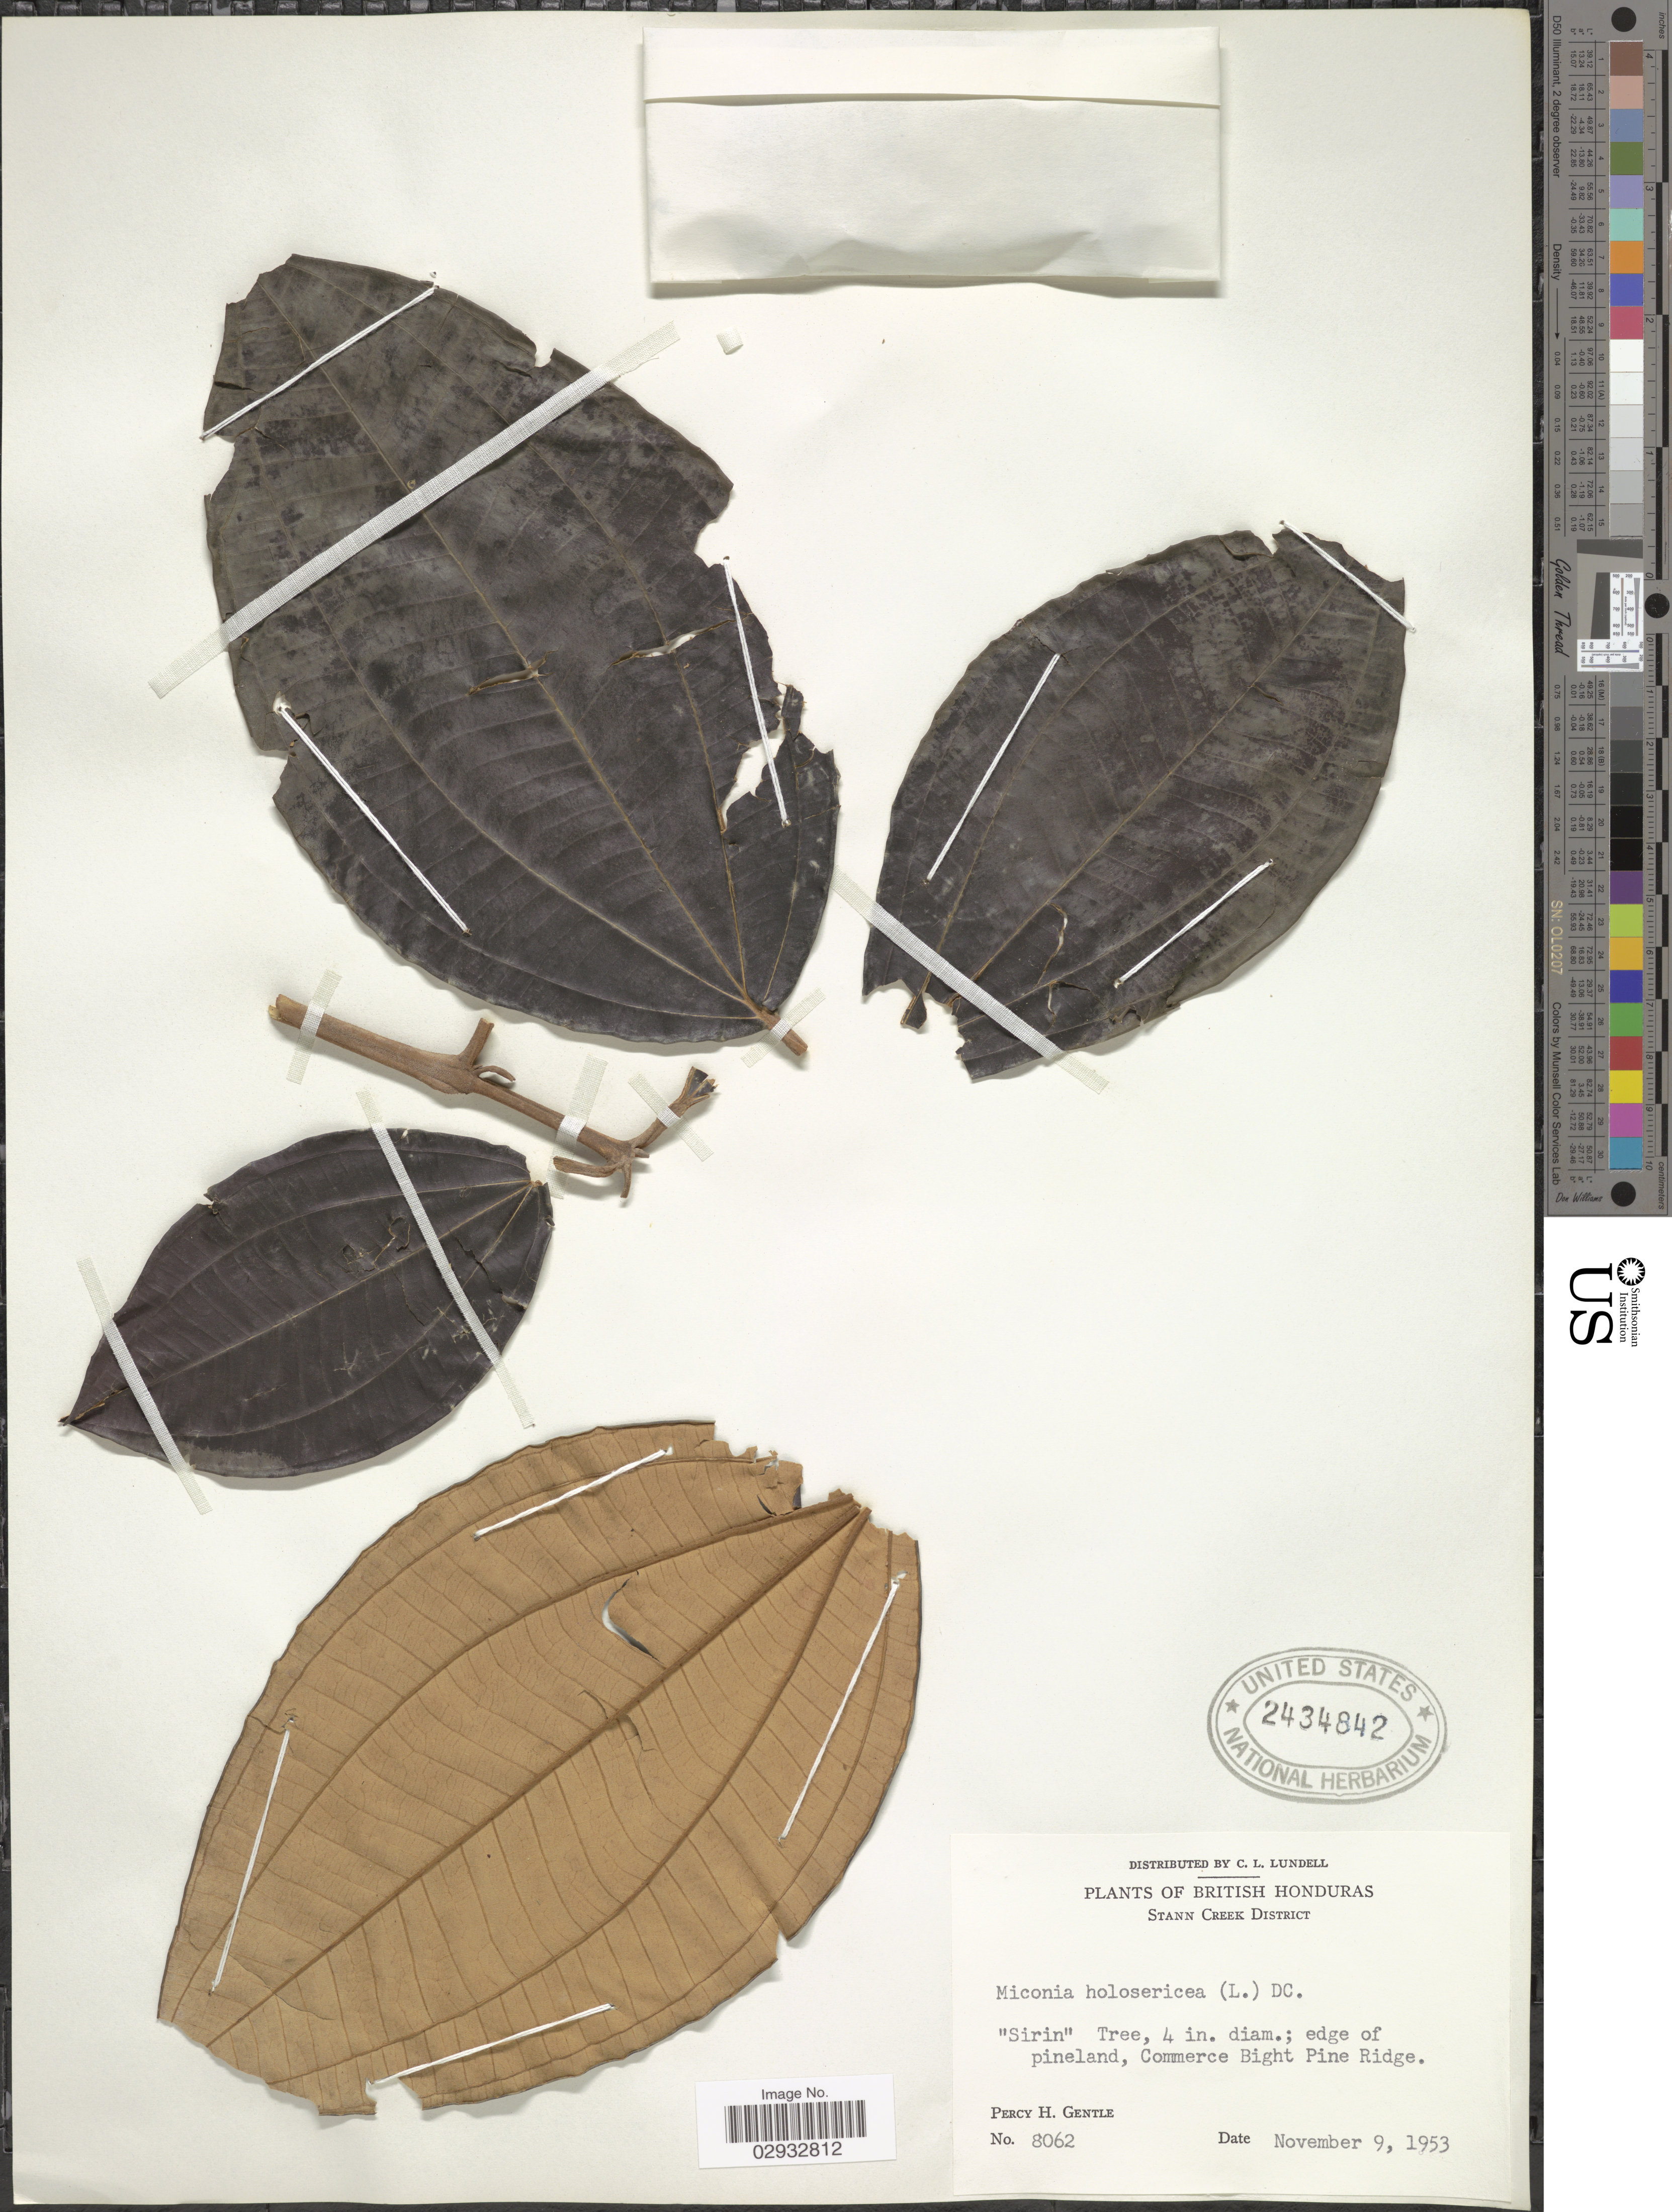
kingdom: Plantae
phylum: Tracheophyta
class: Magnoliopsida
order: Myrtales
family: Melastomataceae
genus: Miconia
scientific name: Miconia holosericea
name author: (L.) DC.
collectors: P. H. Gentle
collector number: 8062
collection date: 1953-11-09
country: Belize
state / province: Stann Creek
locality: British Honduras. Stann Creek District. Commerce Bight Pine Ridge.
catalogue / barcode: US 2434842